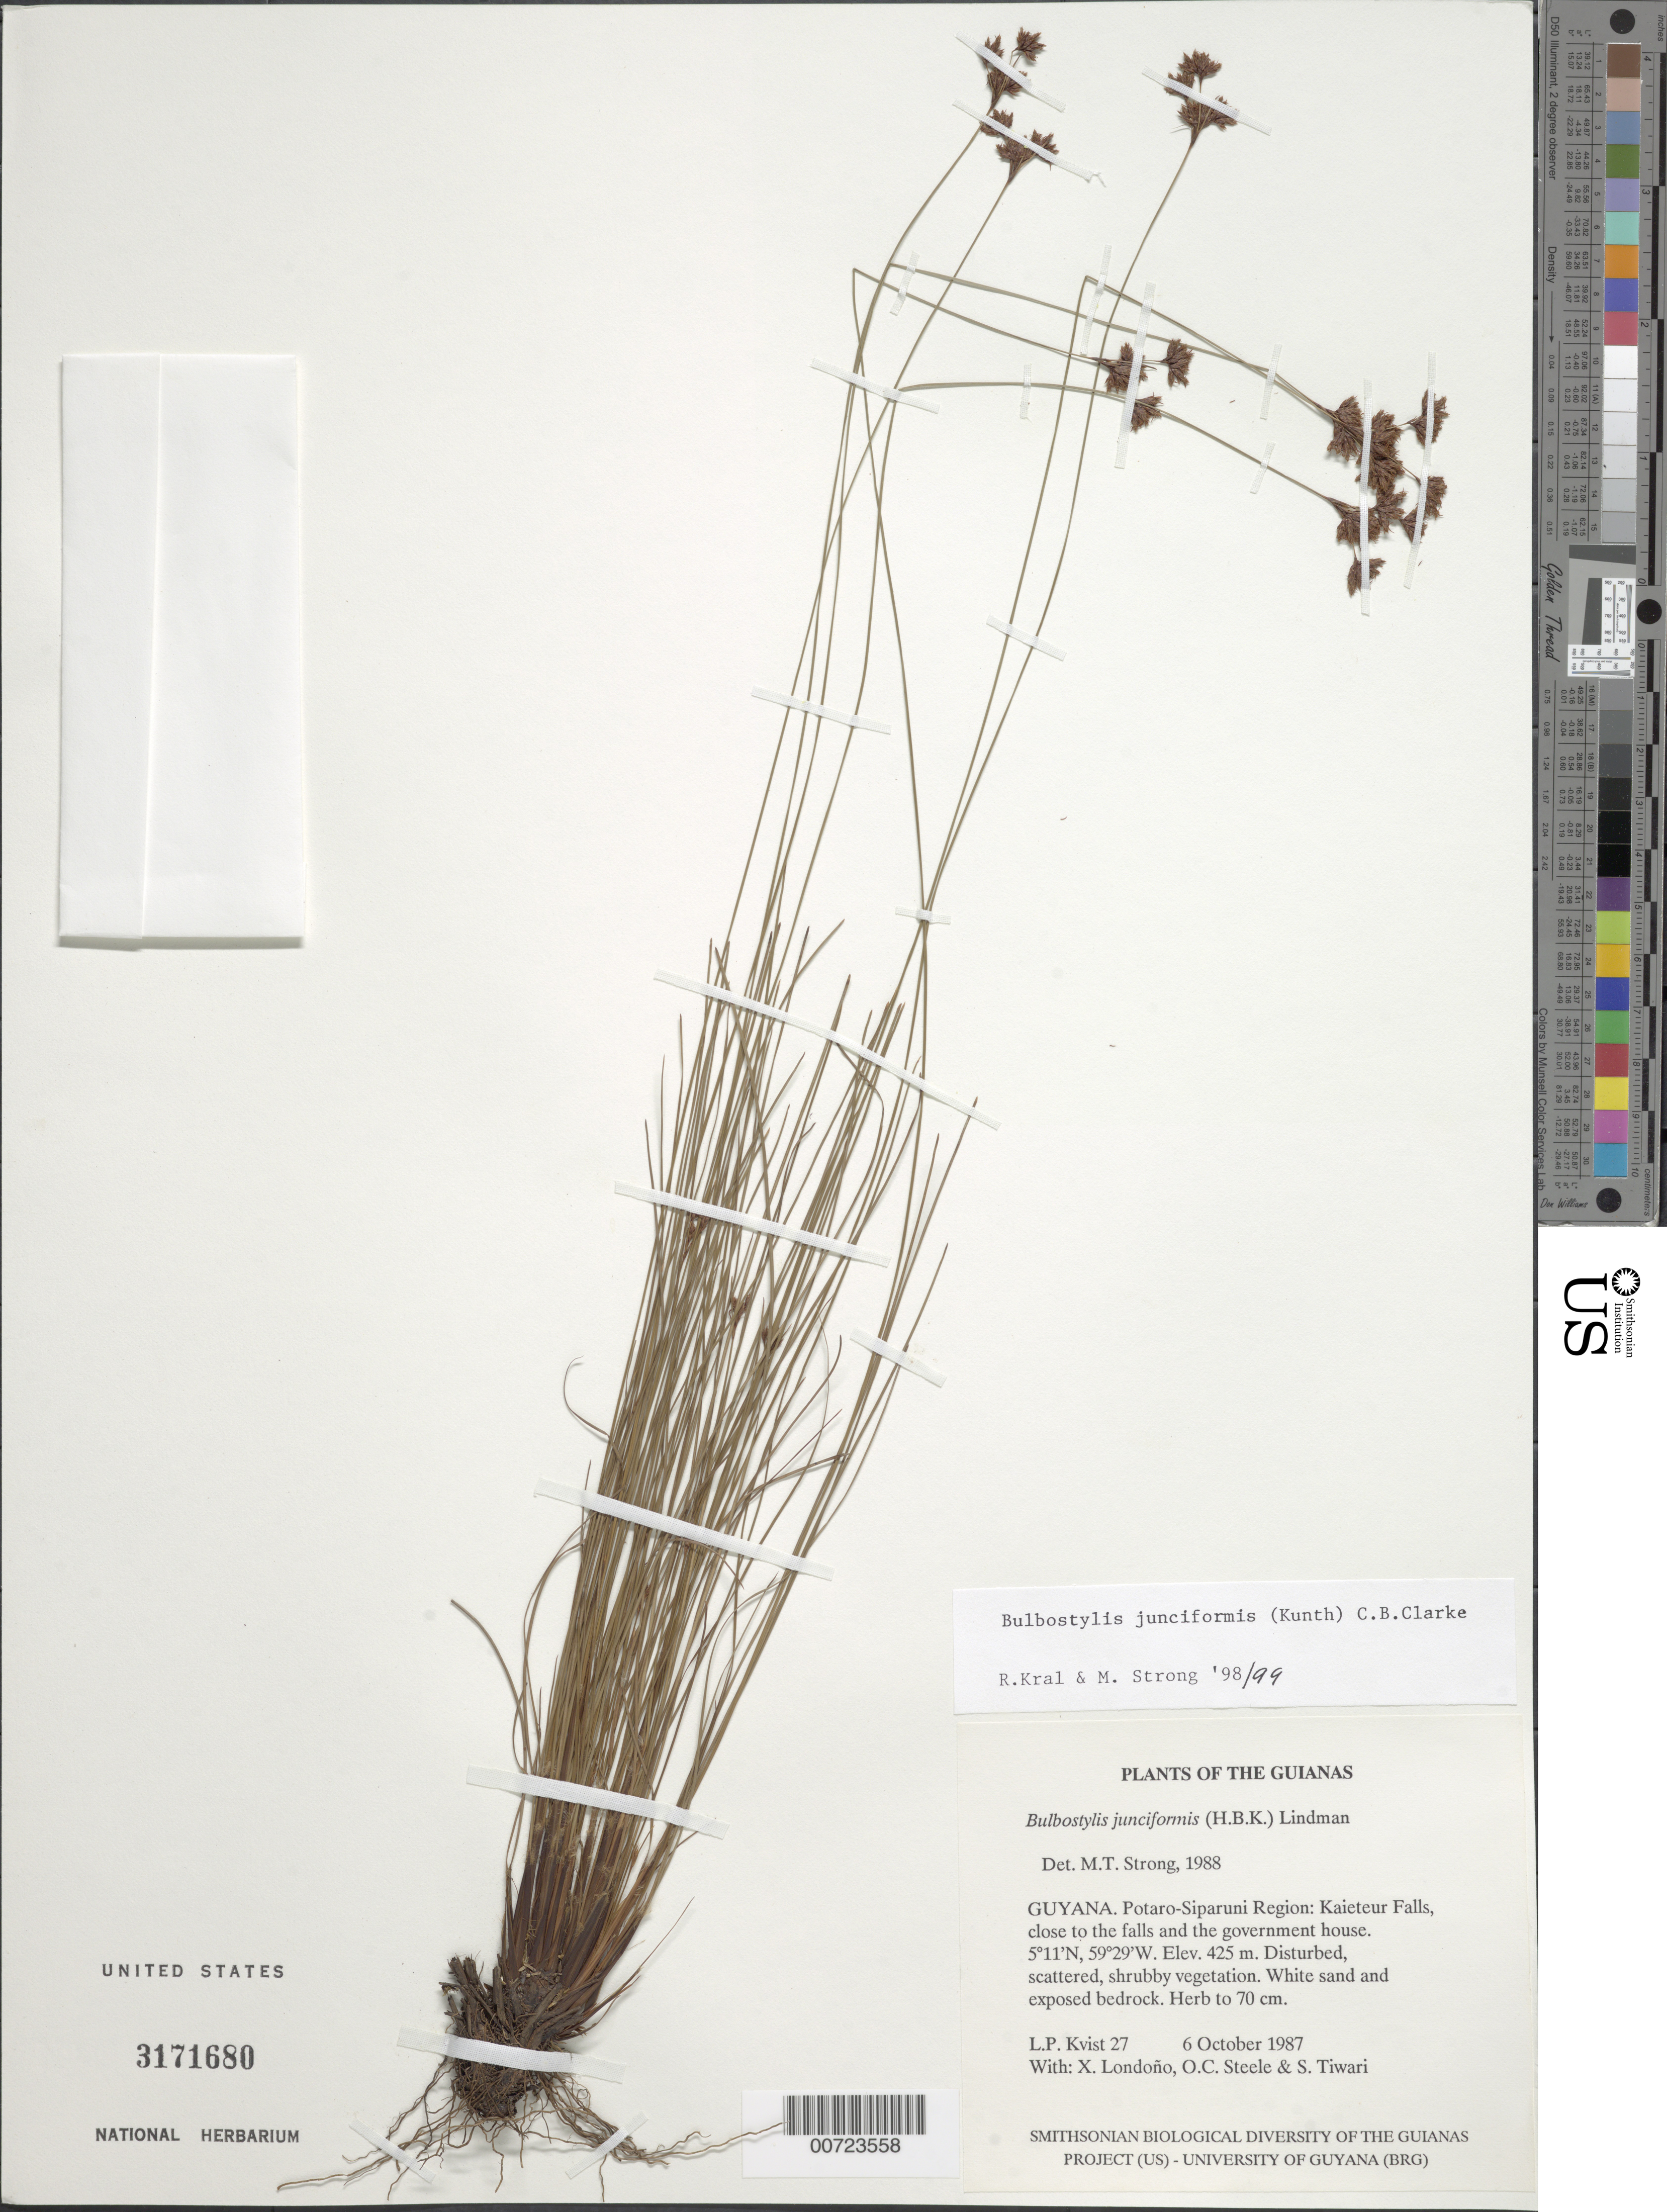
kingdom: Plantae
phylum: Tracheophyta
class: Liliopsida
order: Poales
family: Cyperaceae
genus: Bulbostylis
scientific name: Bulbostylis junciformis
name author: (Kunth) C.B. Clarke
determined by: Strong, M. T., (US), Smithsonian Institution - National Museum of Natural History (UNITED STATES)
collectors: L. P. Kvist, X. Londoño, O. C. Steele & S. Tiwari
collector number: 27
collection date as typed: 6 October 1987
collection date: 1987-10-06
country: Guyana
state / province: Potaro-Siparuni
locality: Kaieteur Falls, close to the falls and the government house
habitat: Disturbed, scattered, shrubby vegetation. White sand and exposed bedrock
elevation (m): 425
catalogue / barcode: US 3171680